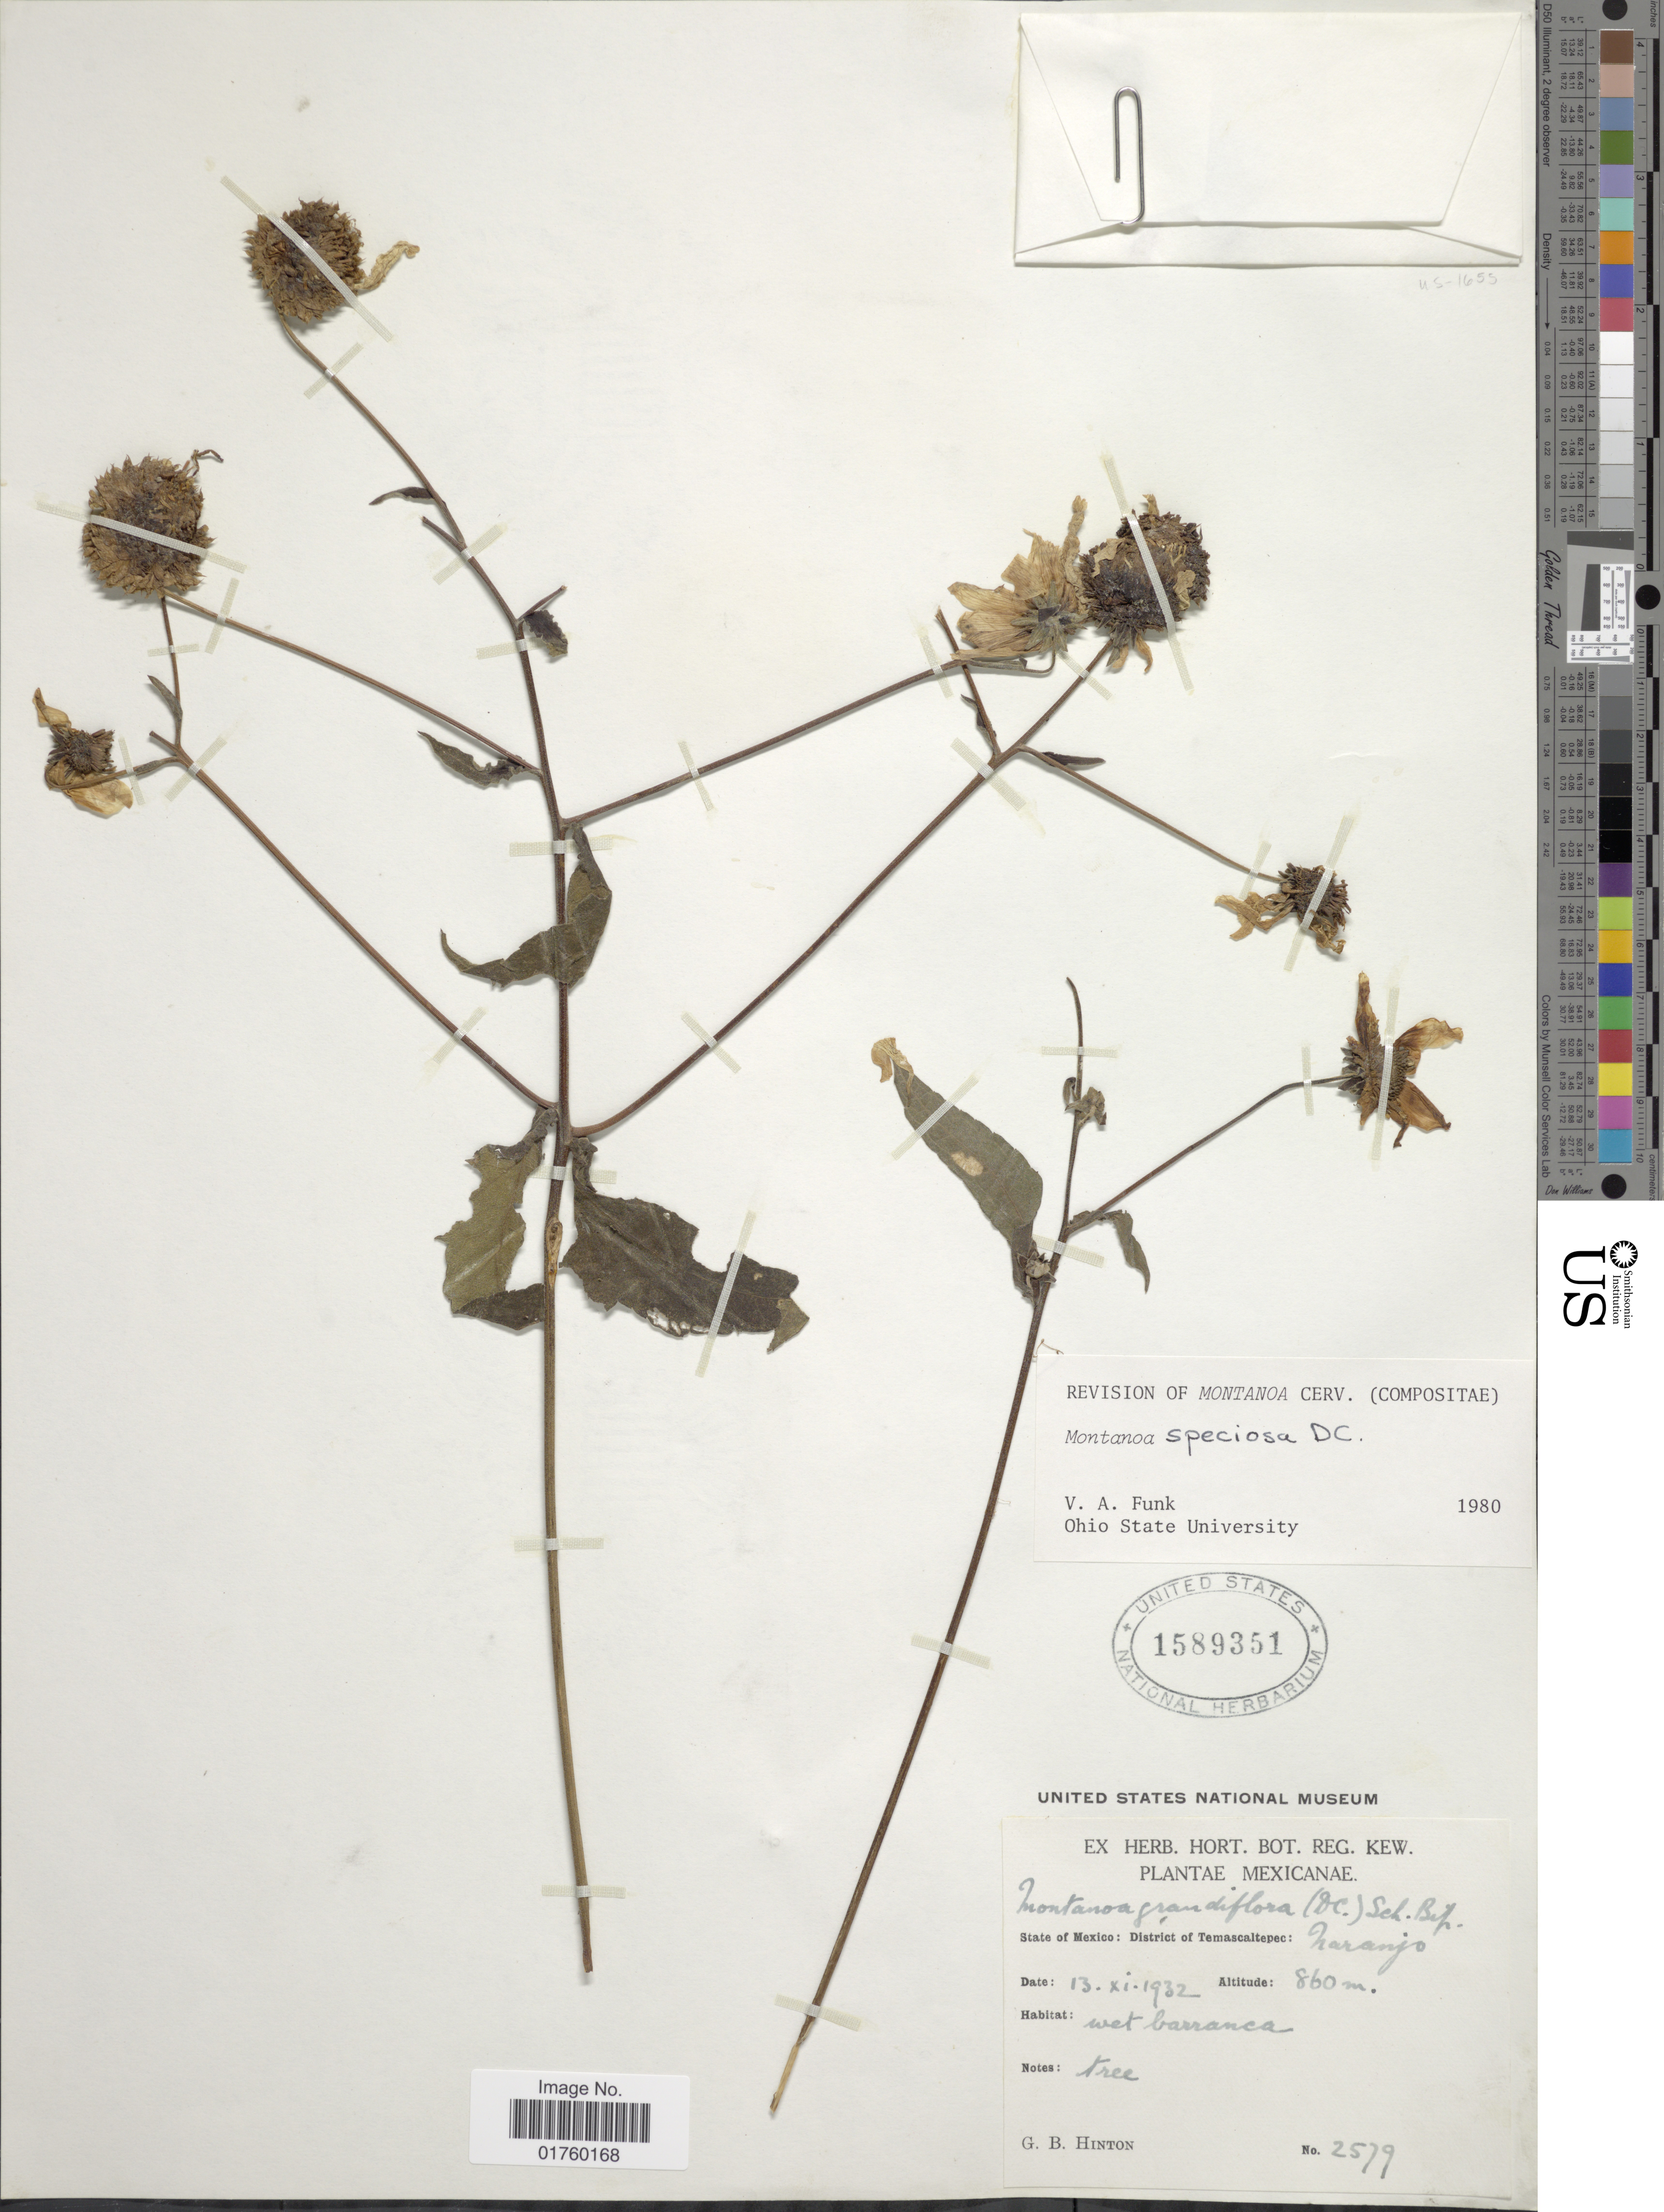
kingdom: Plantae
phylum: Tracheophyta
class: Magnoliopsida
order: Asterales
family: Asteraceae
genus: Montanoa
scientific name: Montanoa speciosa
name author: (DC.) Sch. Bip. ex K. Koch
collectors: G. B. Hinton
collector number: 2579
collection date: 1932-11-13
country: Mexico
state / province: México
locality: District of Temascaltepec: Naranjo.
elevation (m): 860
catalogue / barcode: US 1589351